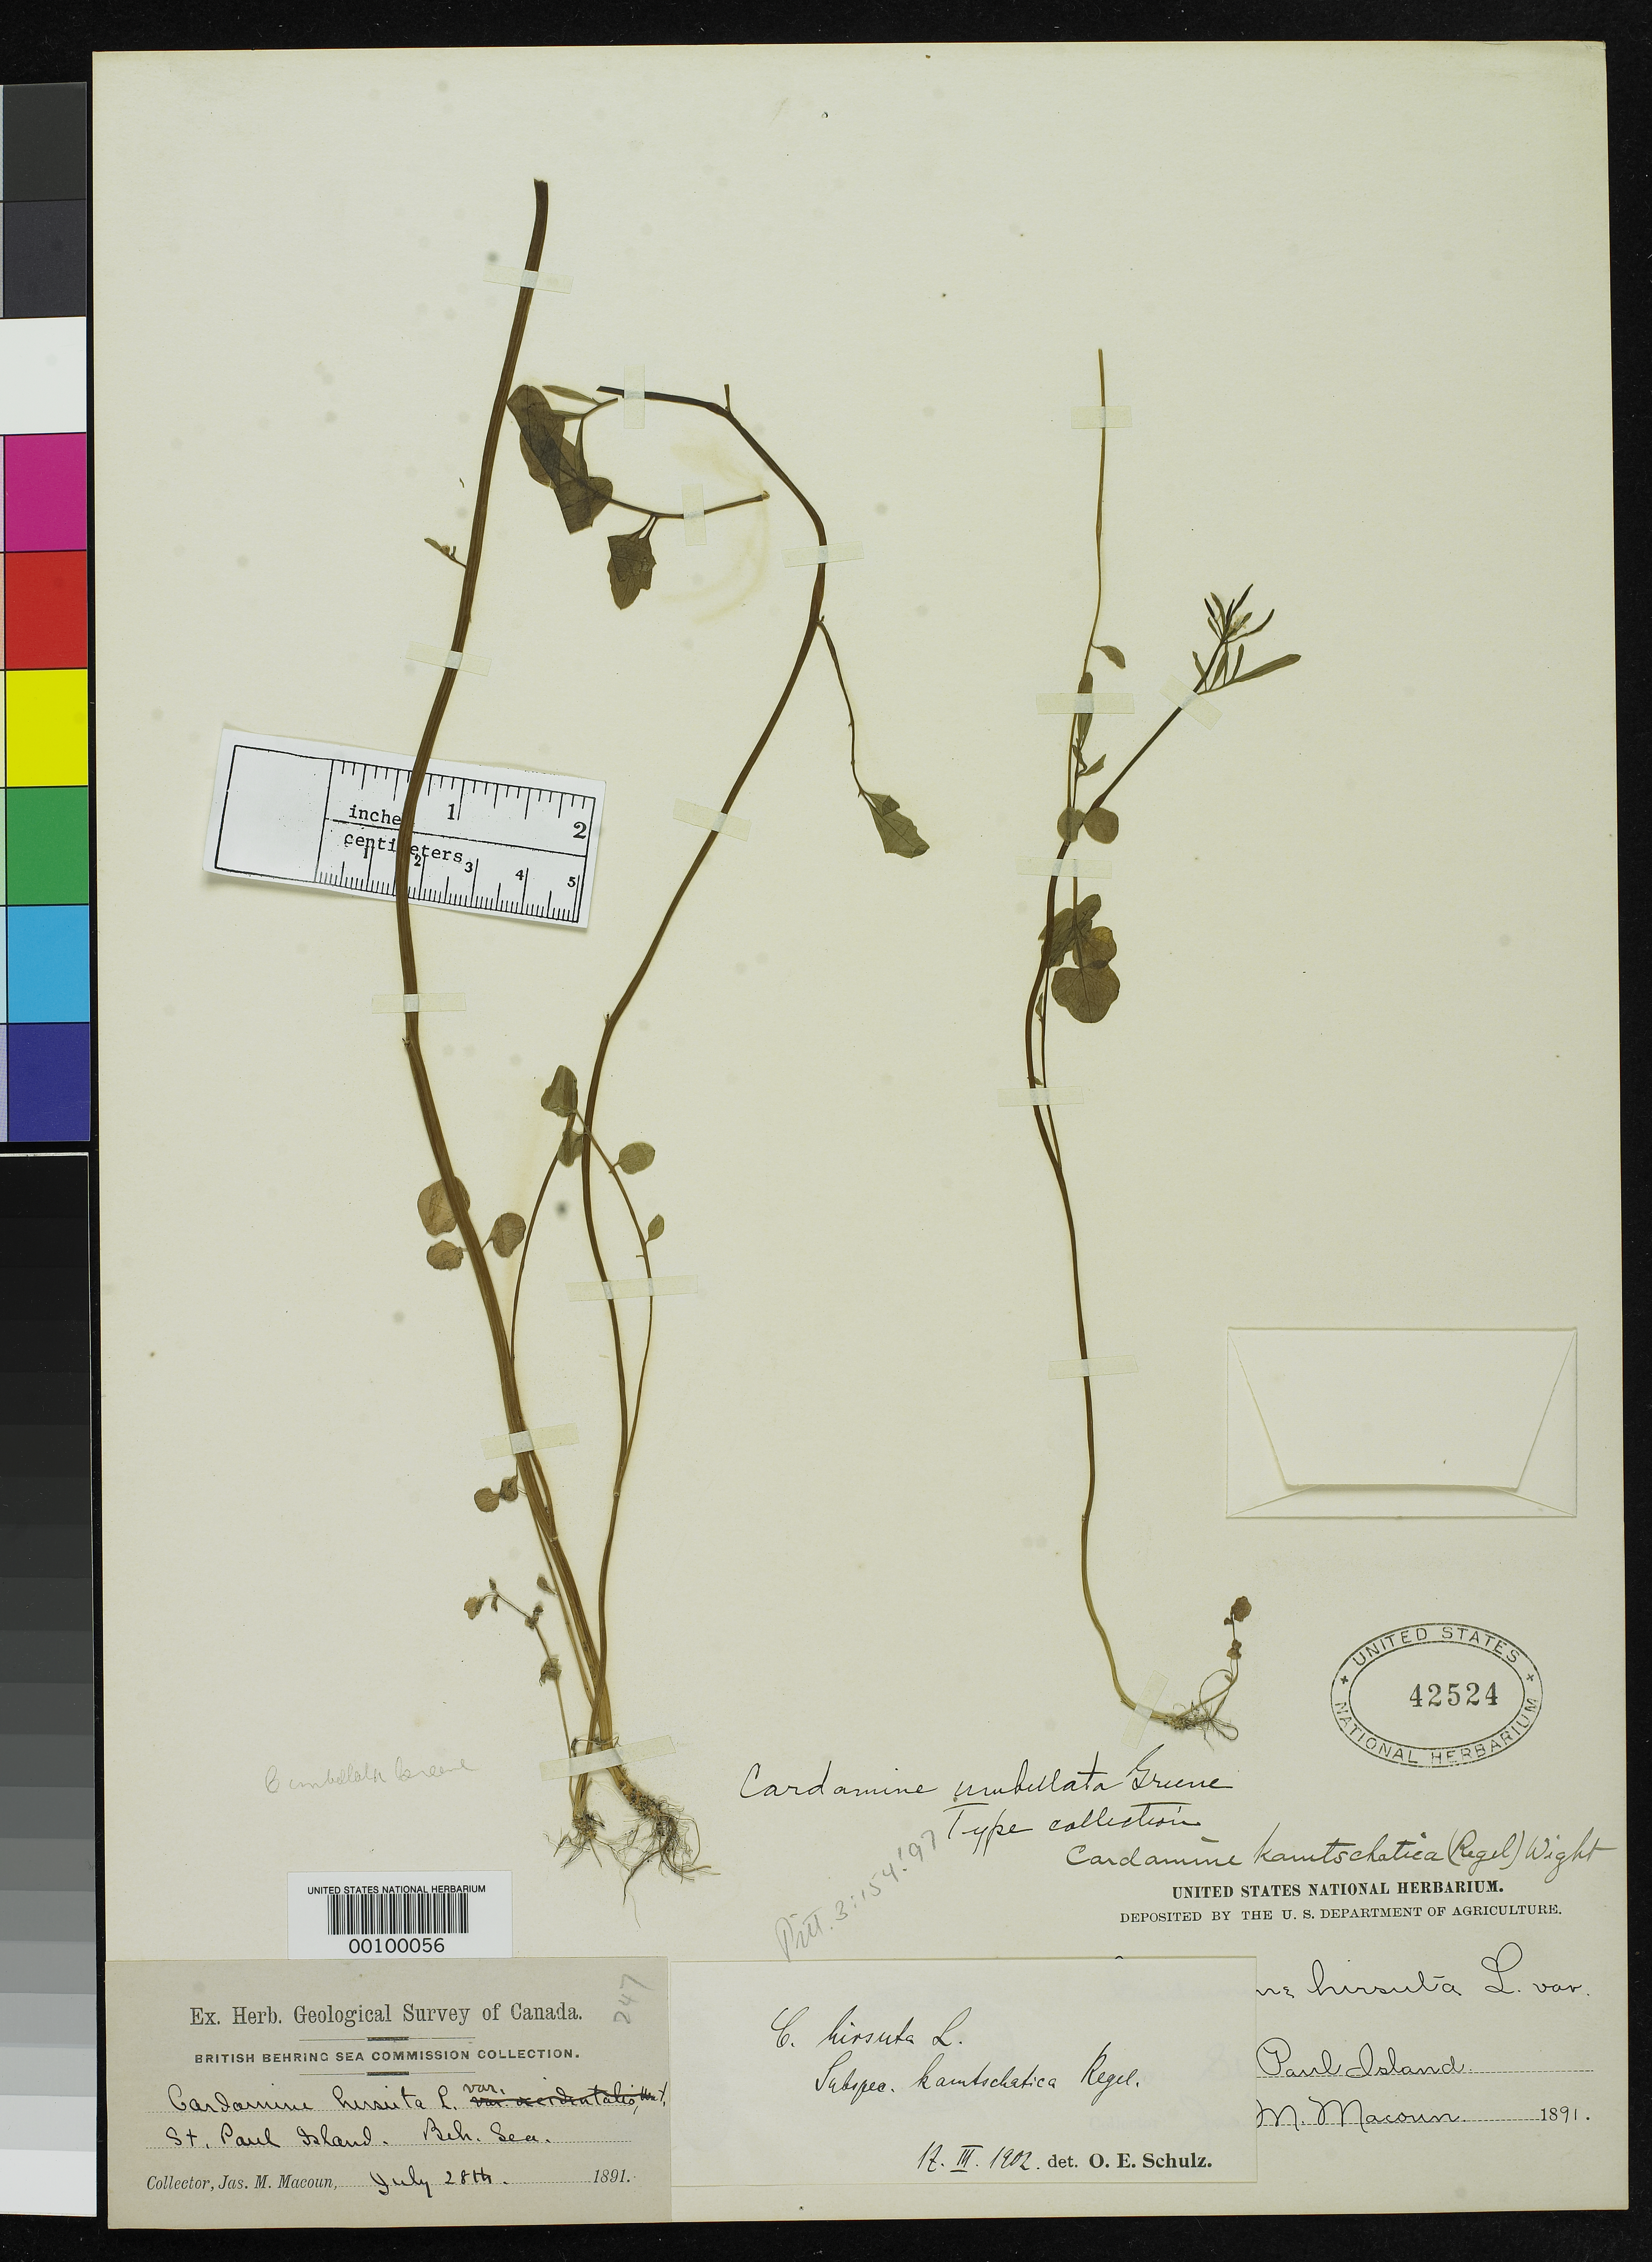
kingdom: Plantae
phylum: Tracheophyta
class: Magnoliopsida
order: Brassicales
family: Brassicaceae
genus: Cardamine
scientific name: Cardamine umbellata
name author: Greene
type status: Isosyntype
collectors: J. M. Macoun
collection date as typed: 28 Jul 1891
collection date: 1891-07-28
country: United States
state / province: Alaska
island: Saint Paul Island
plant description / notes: Mounted with 2 collections? Sheet is stamped with two USNH sheet numbers: 249394 (obscured) and 42524.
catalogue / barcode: US 42524